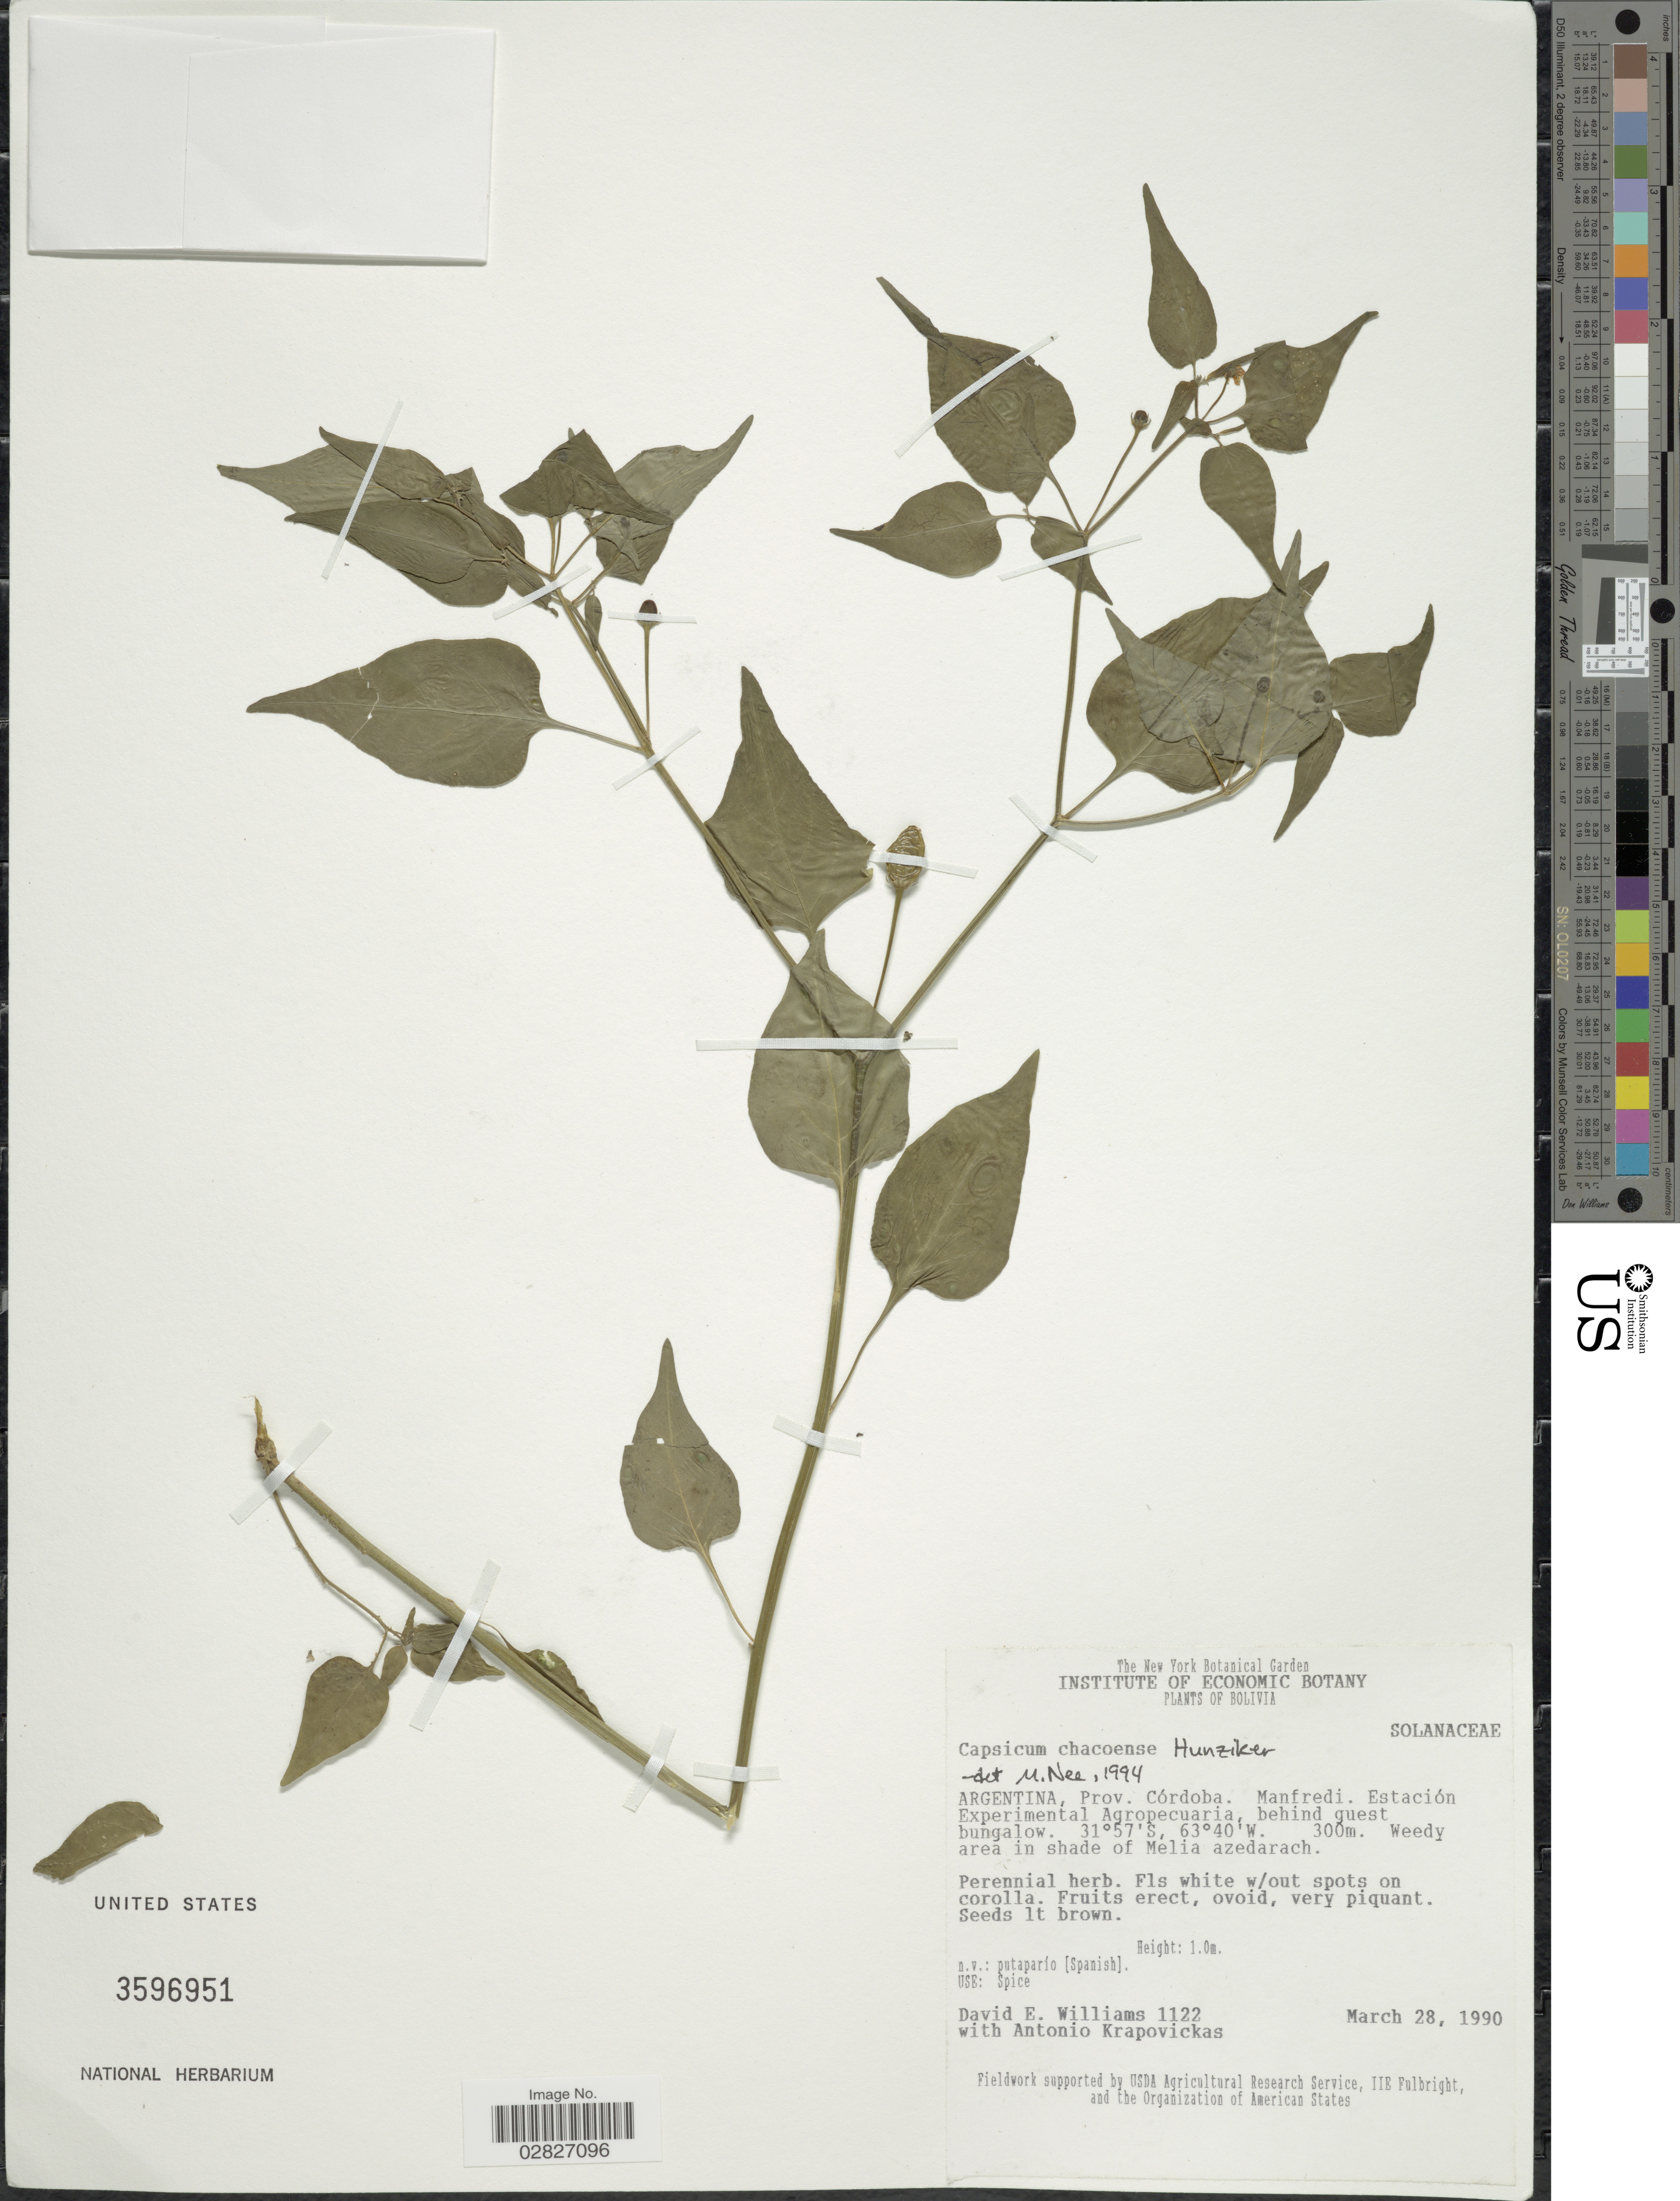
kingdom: Plantae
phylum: Tracheophyta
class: Magnoliopsida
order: Solanales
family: Solanaceae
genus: Capsicum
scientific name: Capsicum chacoense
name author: Hunz.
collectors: D. E. Williams & A. Krapovickas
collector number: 1122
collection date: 1990-03-28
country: Argentina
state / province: Cordoba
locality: Prov. Córdoba, Manfredi, Estación Experimental Agropecuaria, behind guest bungalow, Weedy area in shade of Mélia Azedarach.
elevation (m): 300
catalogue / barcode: US 3596951